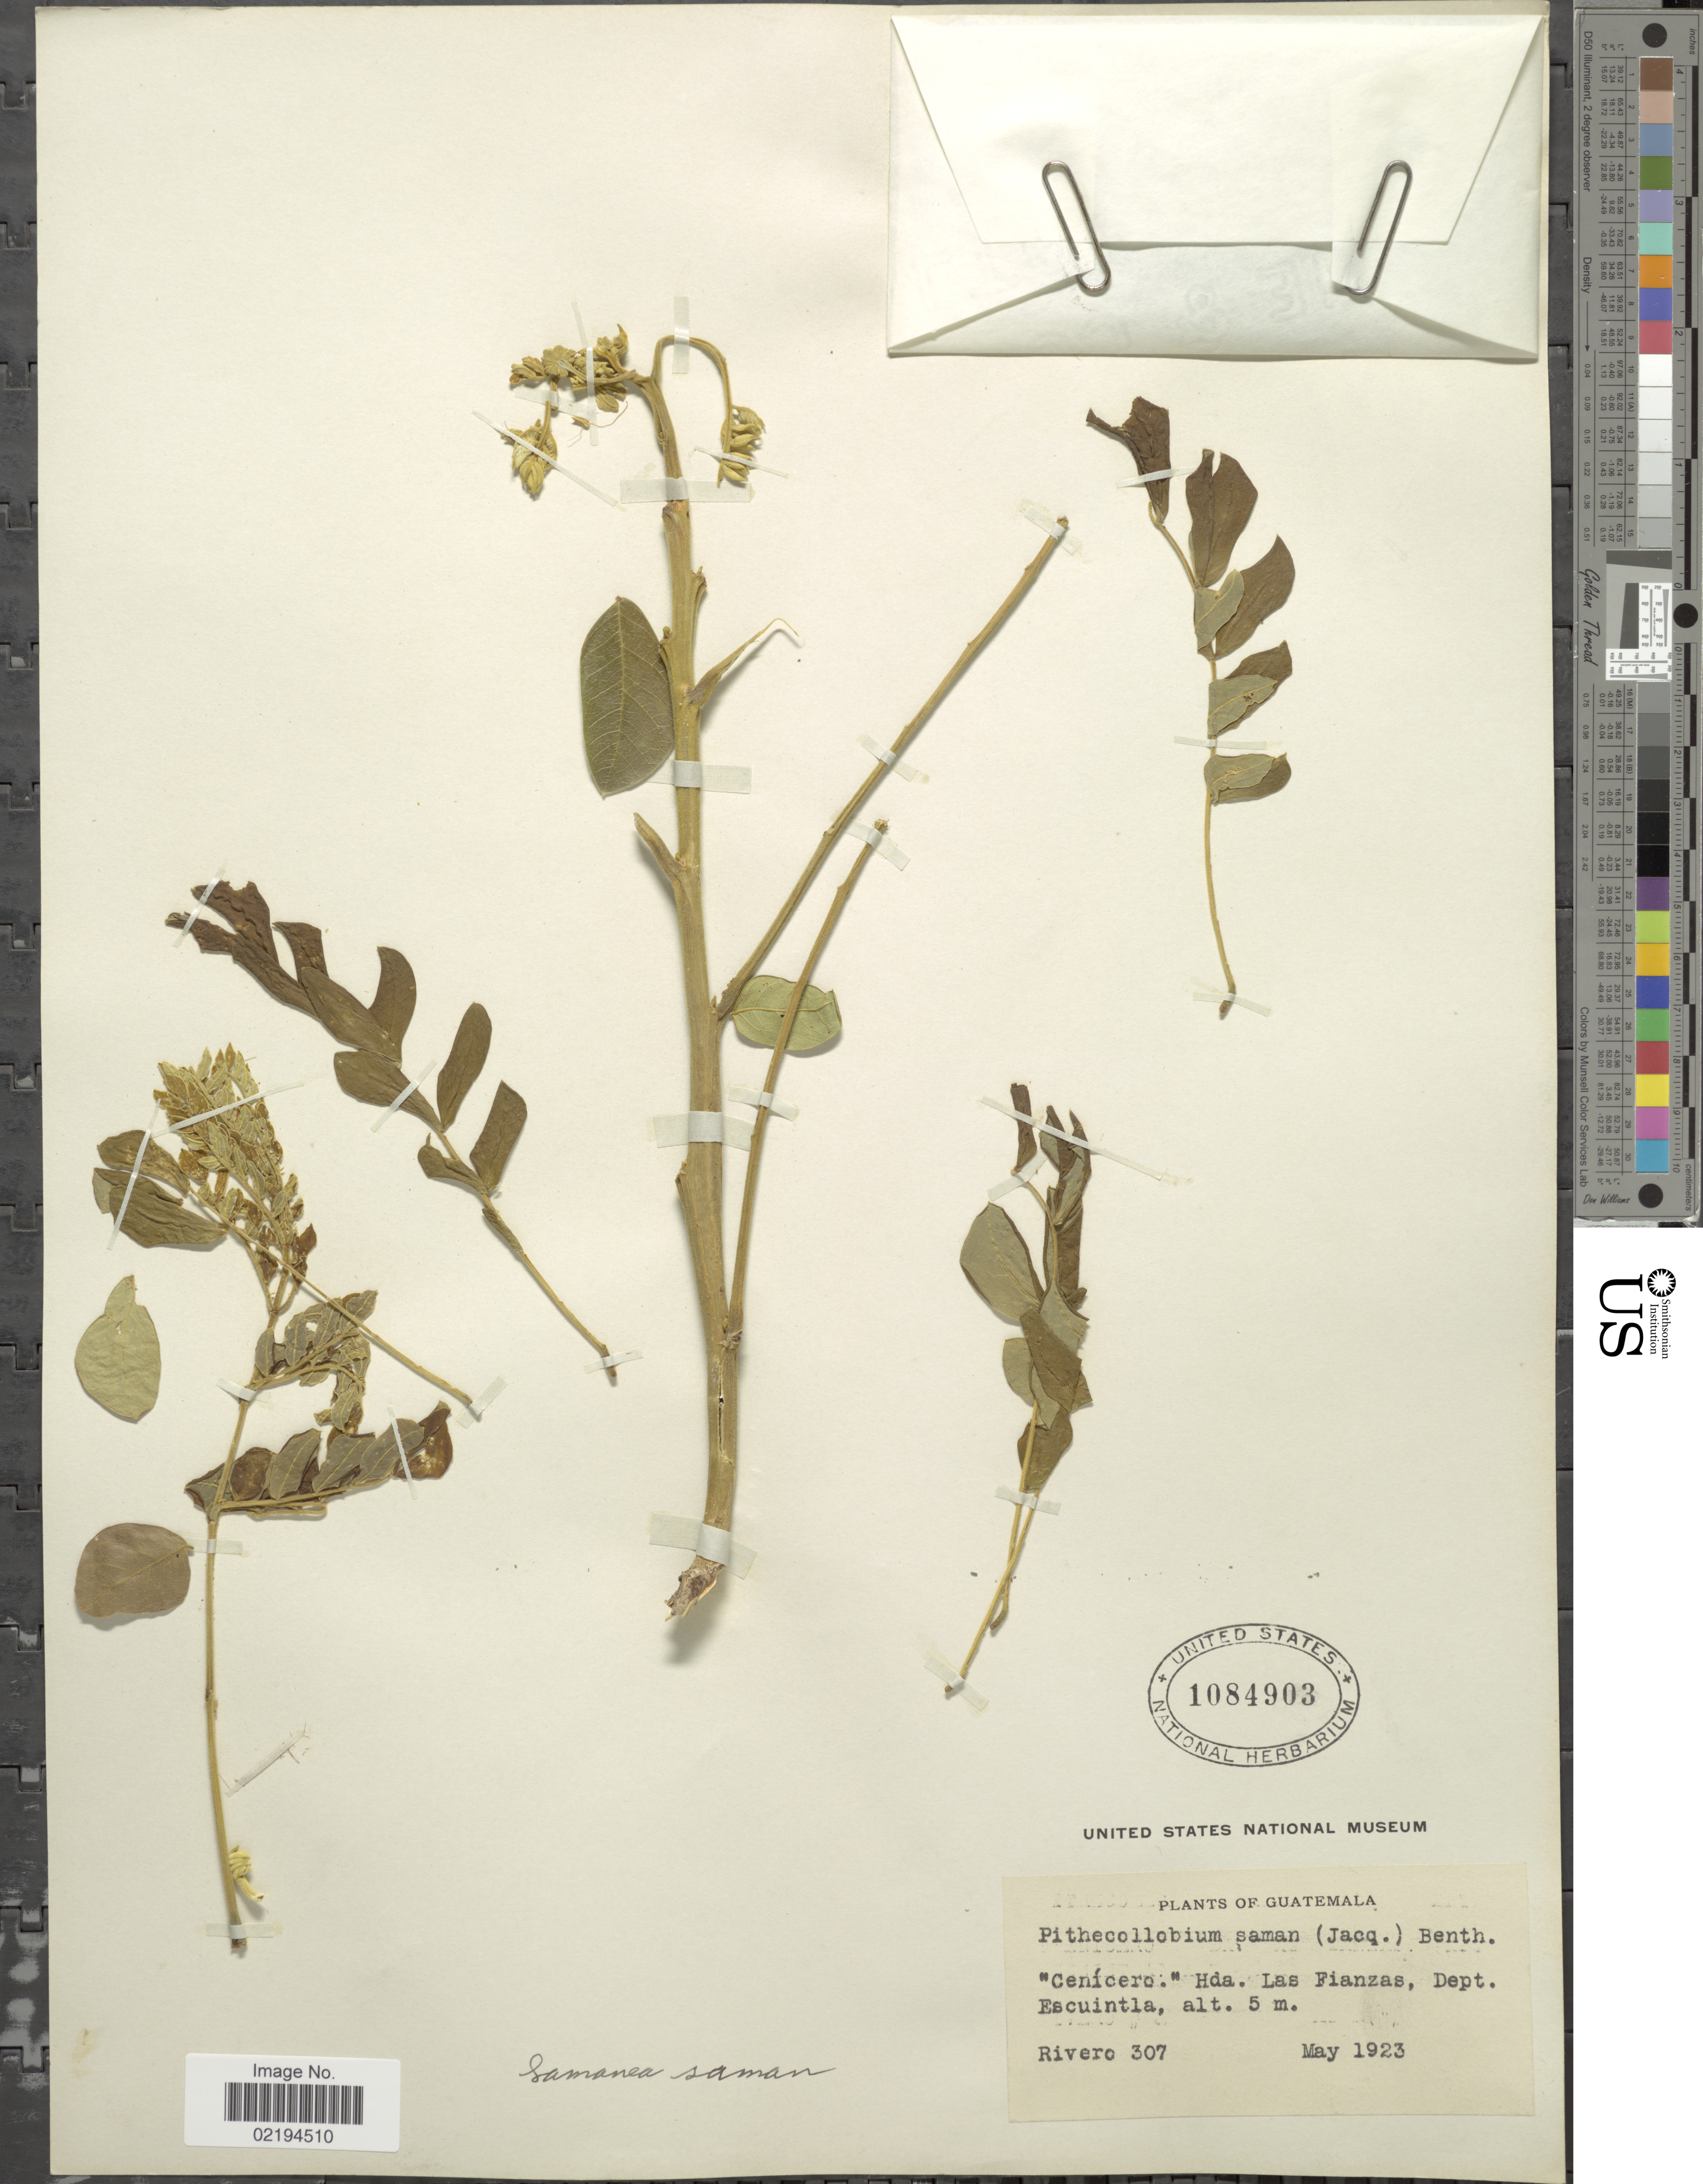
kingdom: Plantae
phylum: Tracheophyta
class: Magnoliopsida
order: Fabales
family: Fabaceae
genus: Samanea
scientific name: Samanea saman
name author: (Jacq.) Merr.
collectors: -. Rivero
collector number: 307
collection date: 1923-05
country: Guatemala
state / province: Escuintla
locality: Las Fianzas.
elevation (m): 5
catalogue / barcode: US 1084903